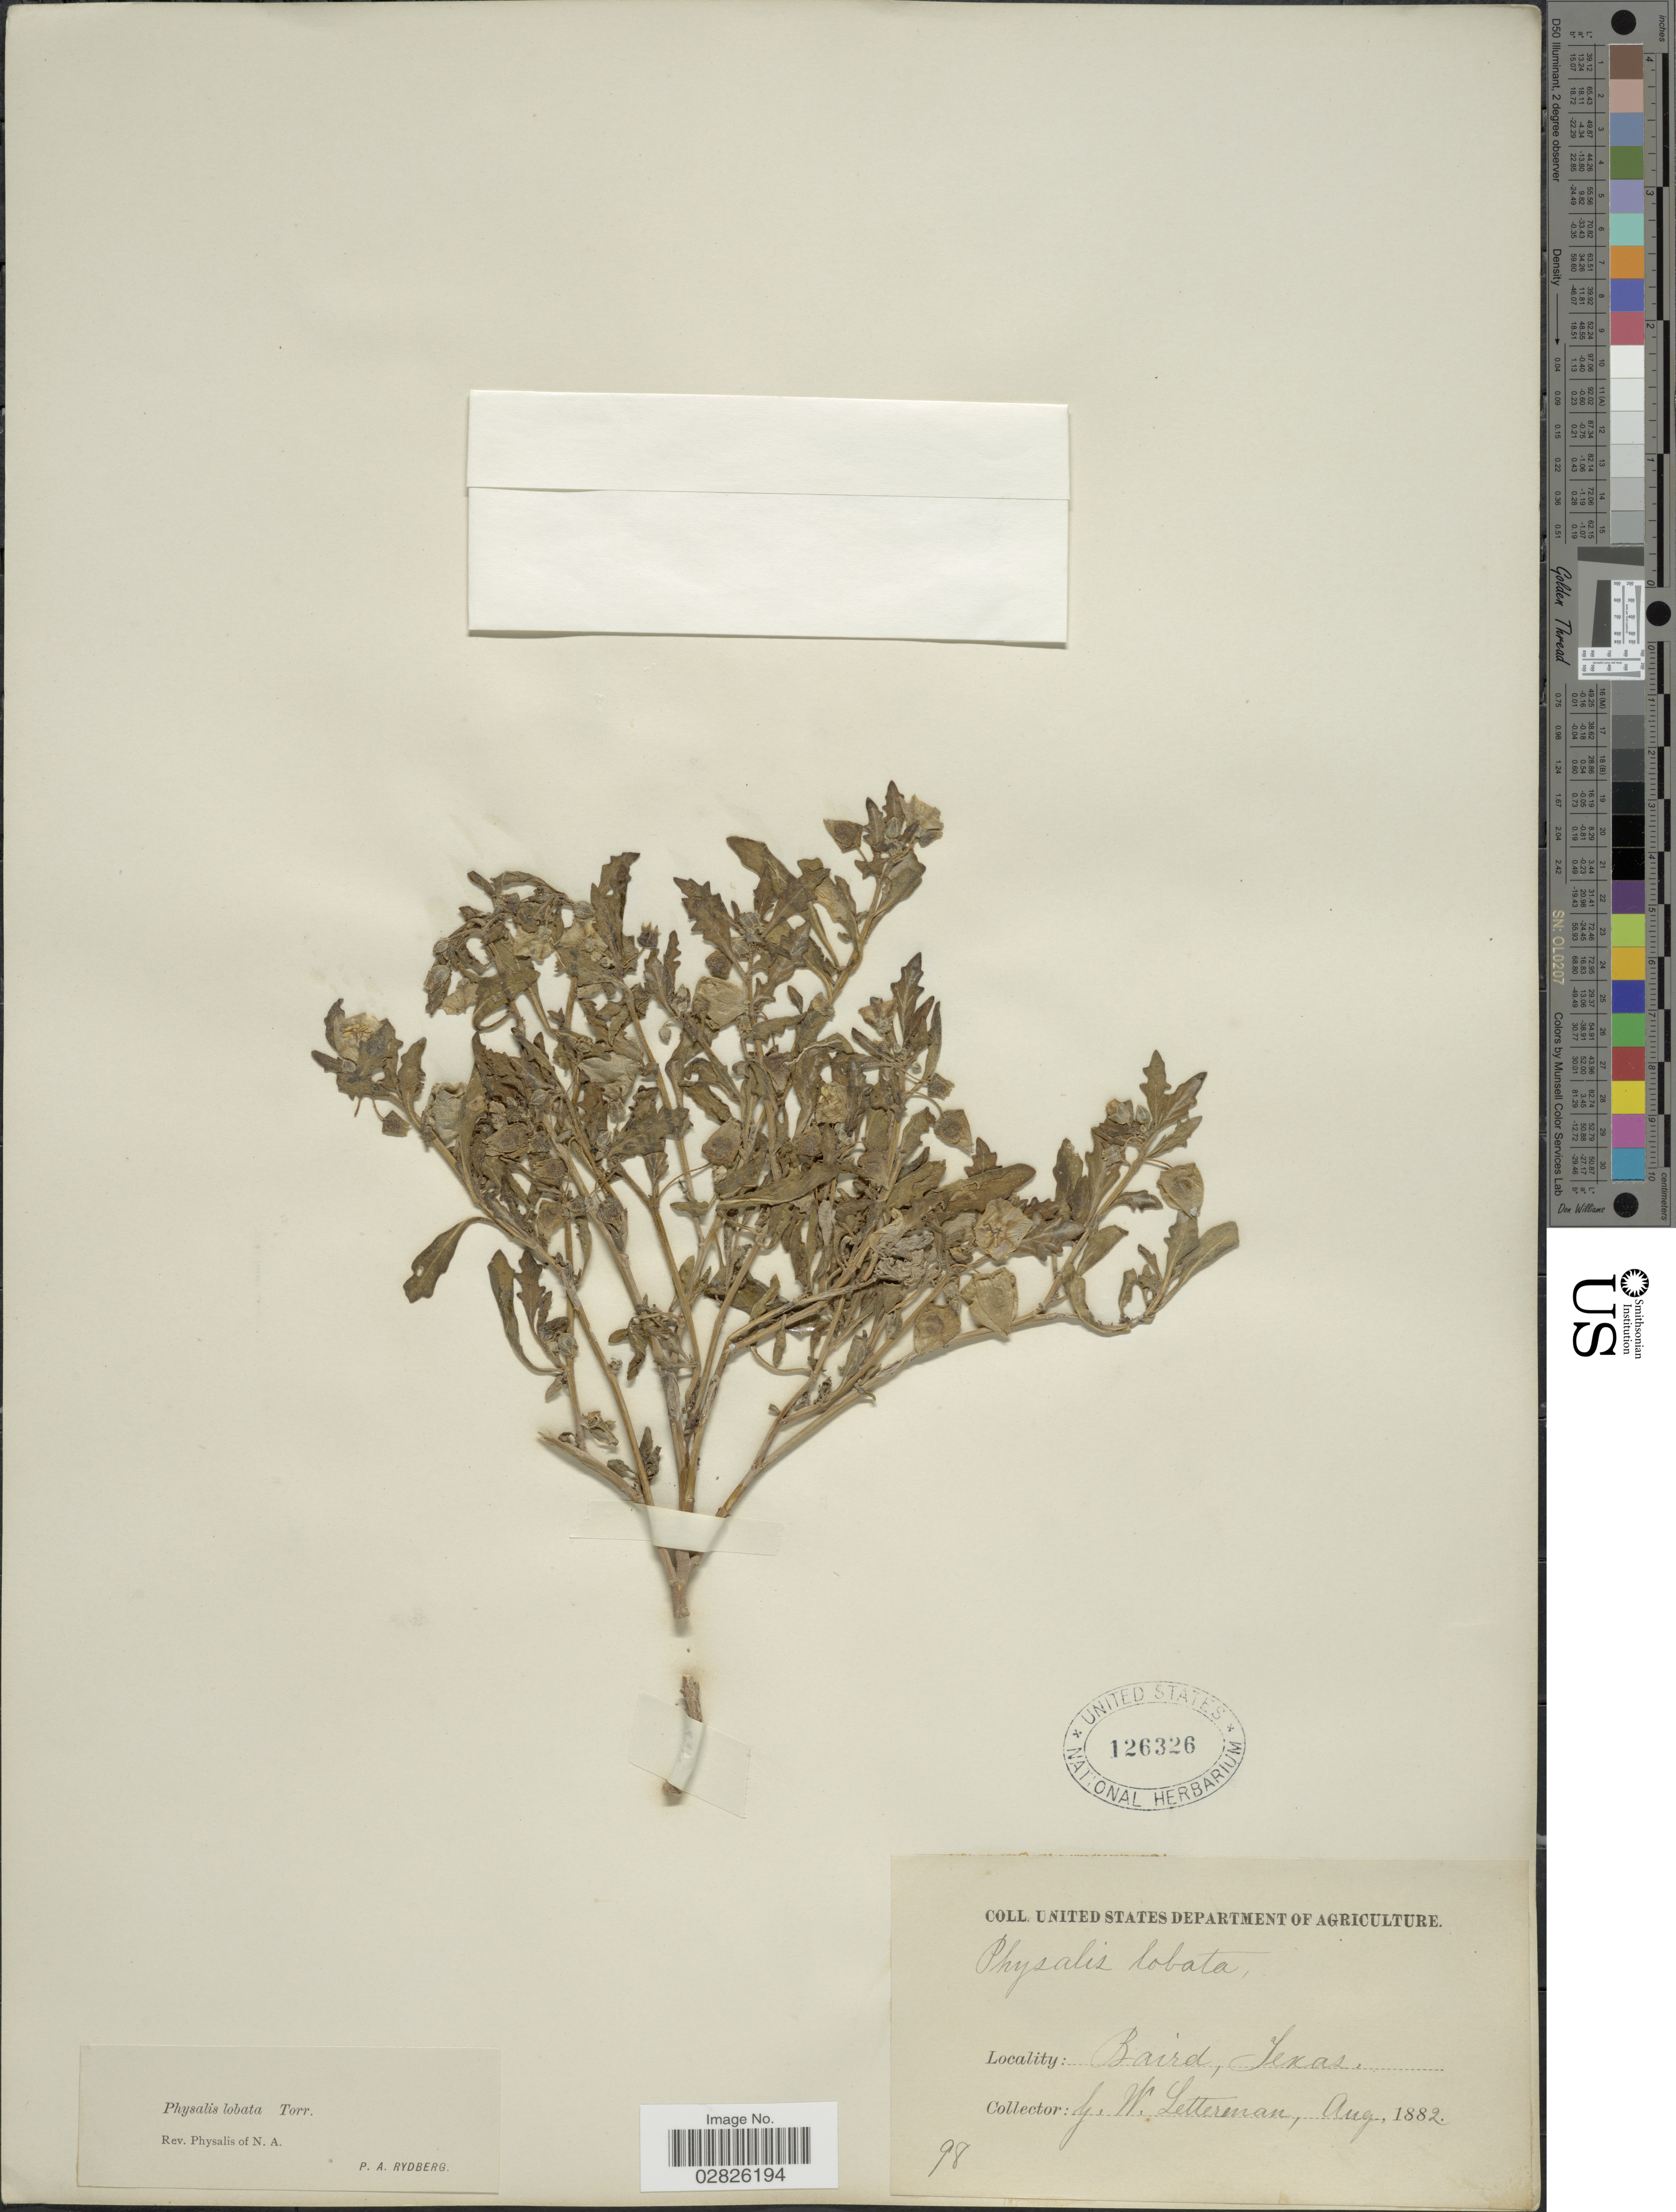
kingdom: Plantae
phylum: Tracheophyta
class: Magnoliopsida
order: Solanales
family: Solanaceae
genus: Quincula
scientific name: Quincula lobata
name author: (Torr.) Raf.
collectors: G. W. Letterman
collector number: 98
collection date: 1882-08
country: United States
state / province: Texas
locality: Baird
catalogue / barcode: US 126326